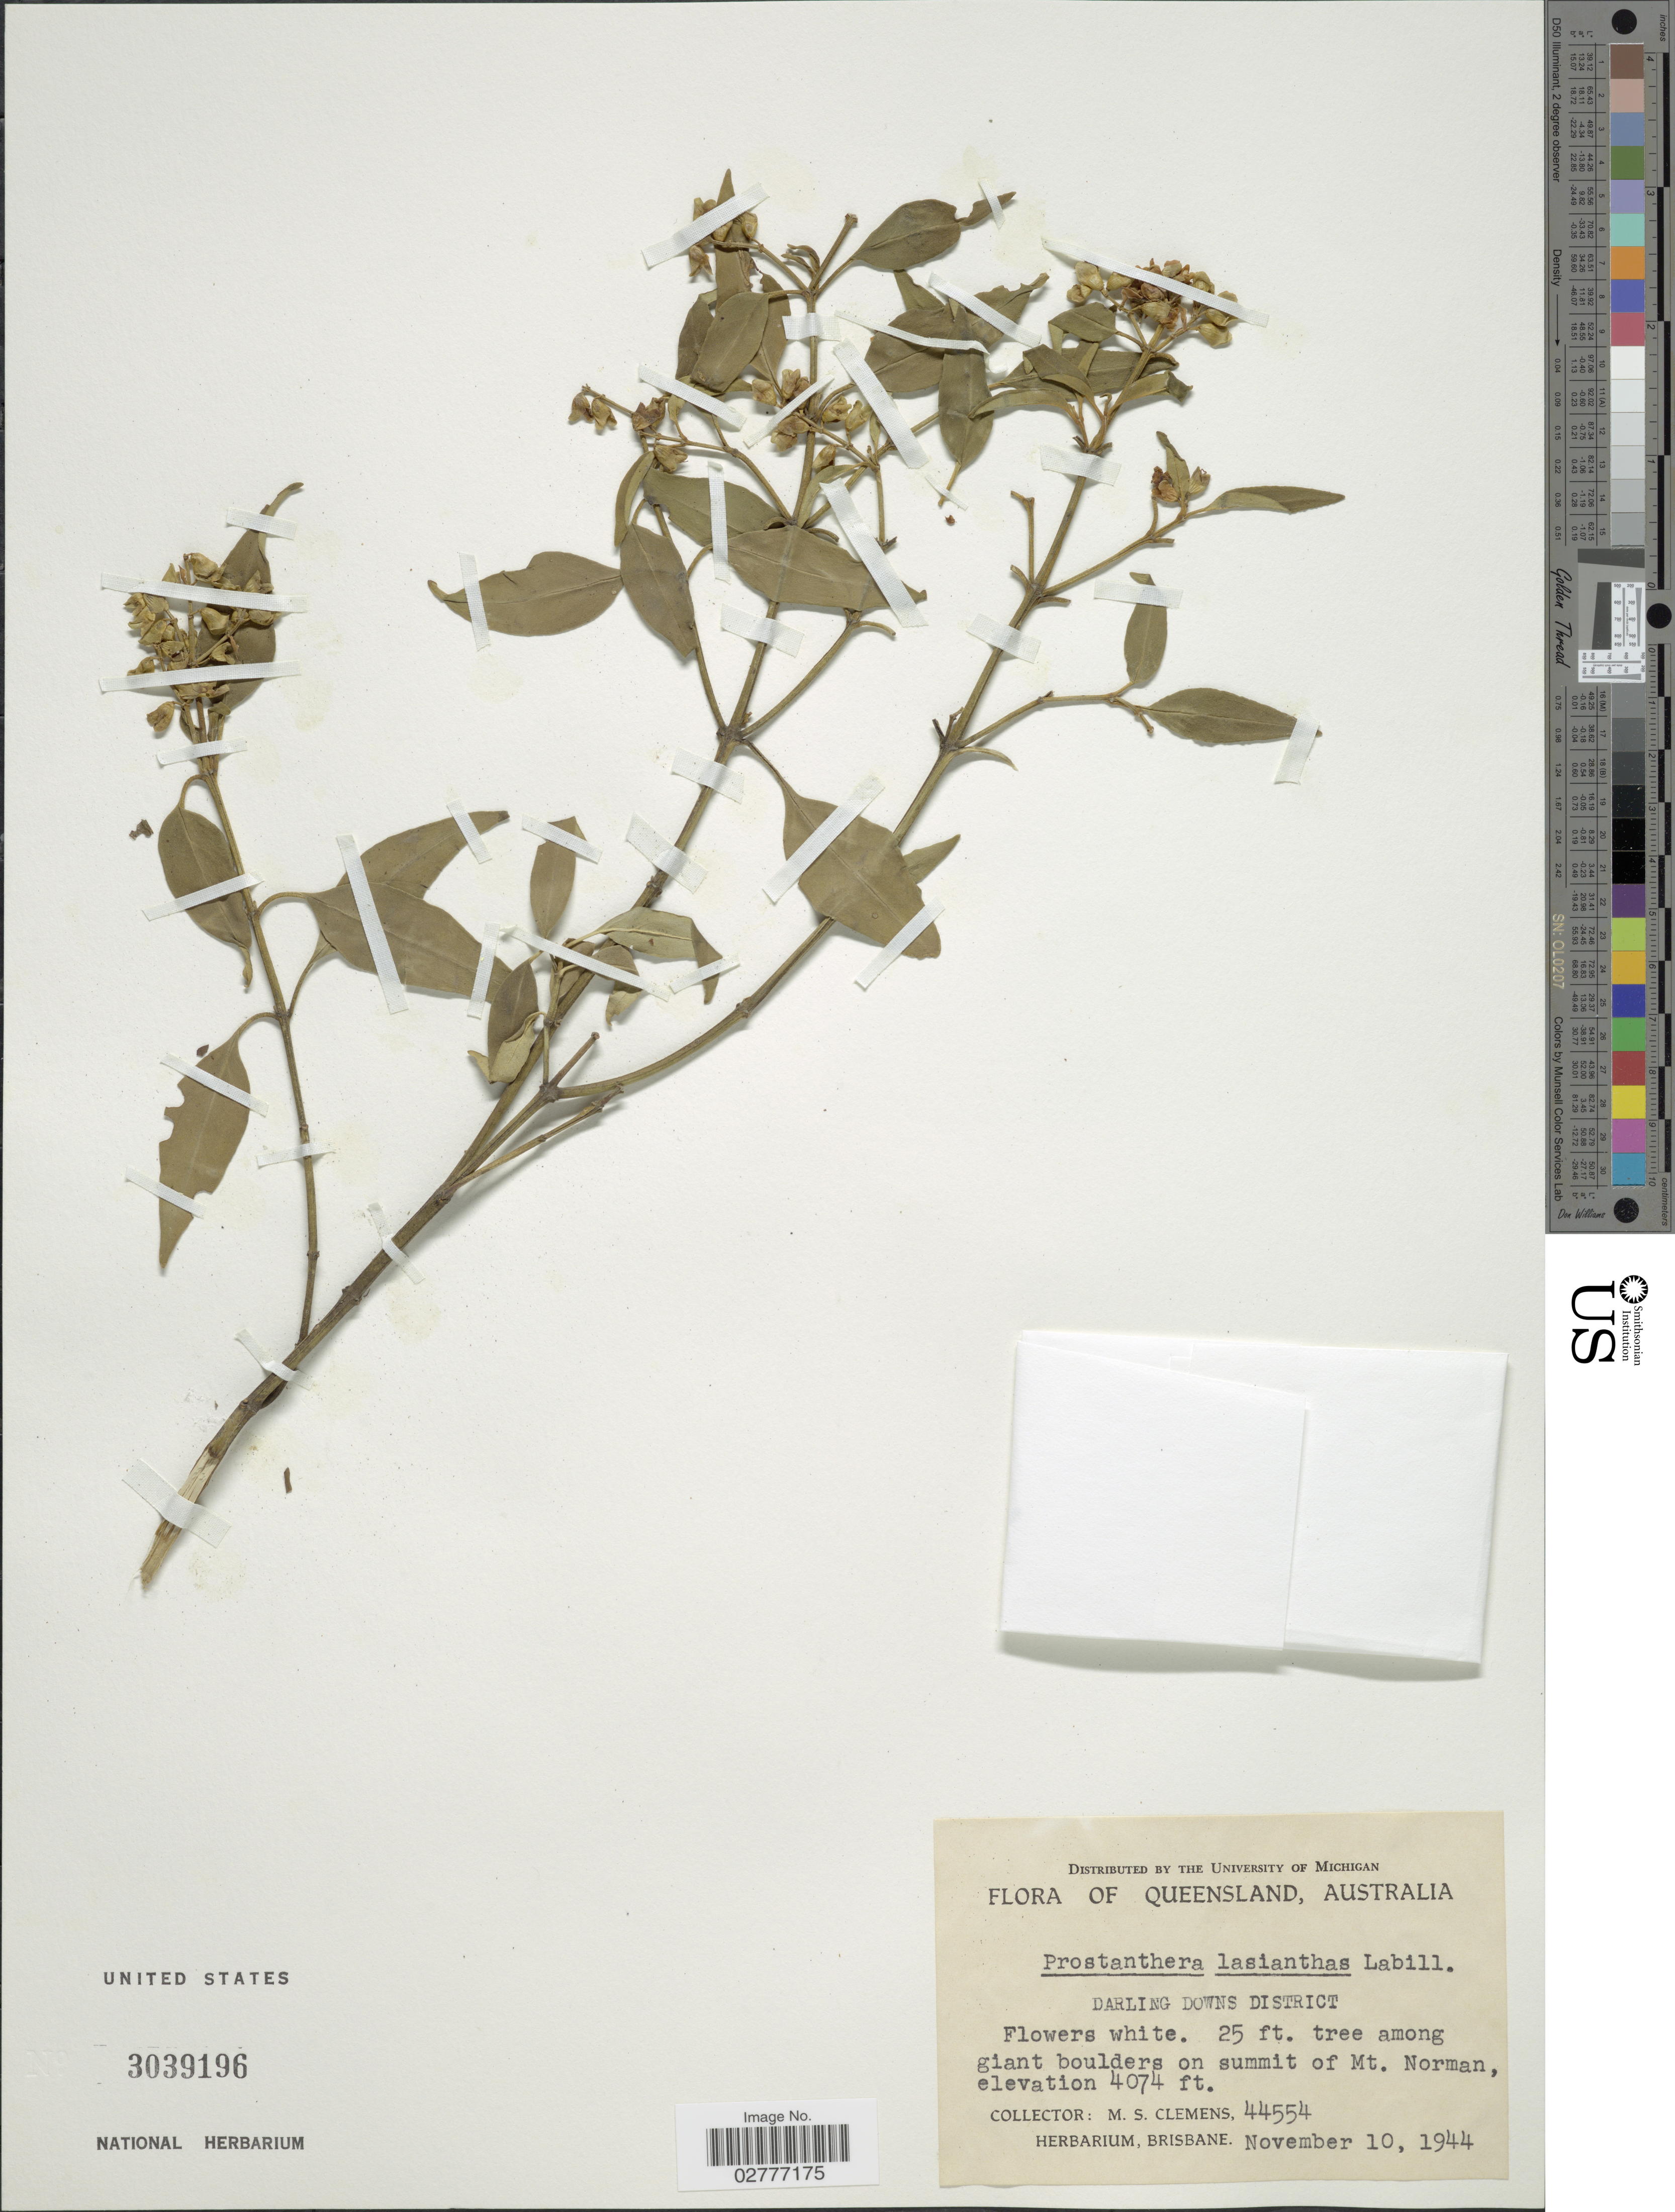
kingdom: Plantae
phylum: Tracheophyta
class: Magnoliopsida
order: Lamiales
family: Lamiaceae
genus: Prostanthera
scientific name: Prostanthera lasianthos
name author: Labill.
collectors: M. S. Clemens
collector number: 44554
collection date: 1944-11-10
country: Australia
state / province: Queensland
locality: Giant boulders on summit of Mt. Norman.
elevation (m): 1242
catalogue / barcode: US 3039196